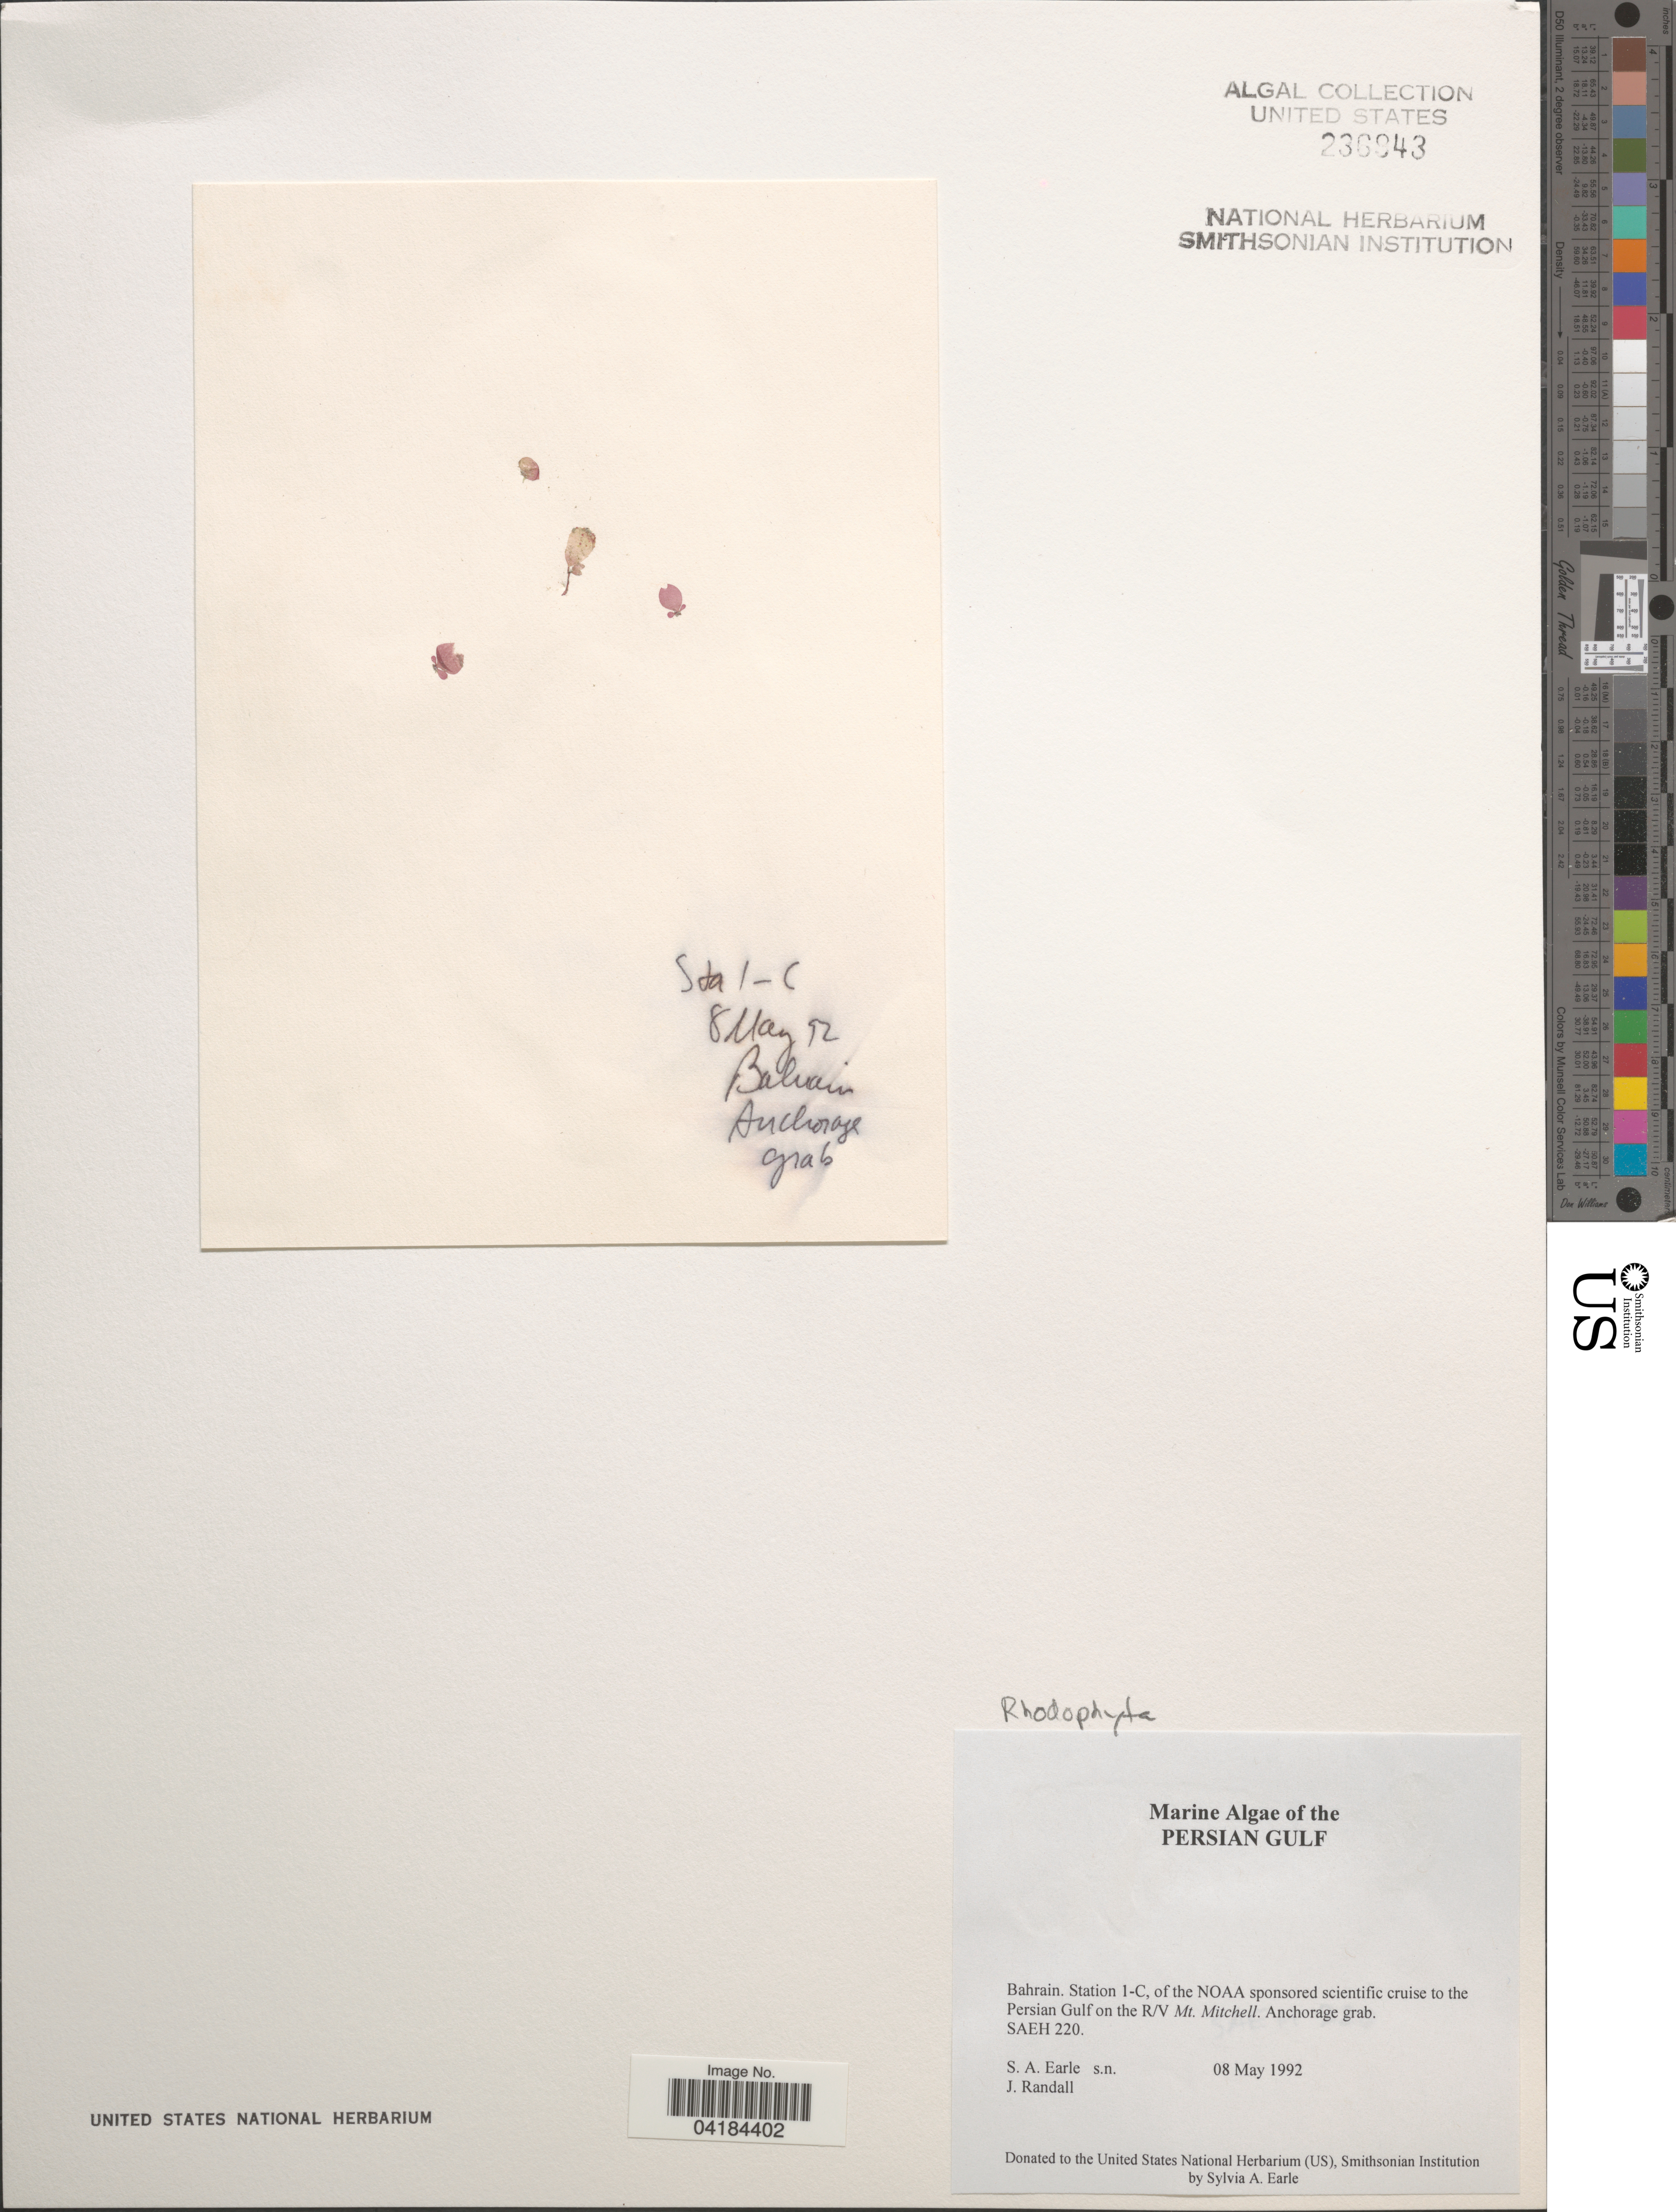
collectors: S. A. Earle & J. Randall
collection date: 1992-05-08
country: Bahrain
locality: Persian Gulf. Station 1-C, of the NOAA sponsored scientific cruise to the Persian Gulf on the R/V Mt. Mitchell. SAEH 220.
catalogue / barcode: US 236943